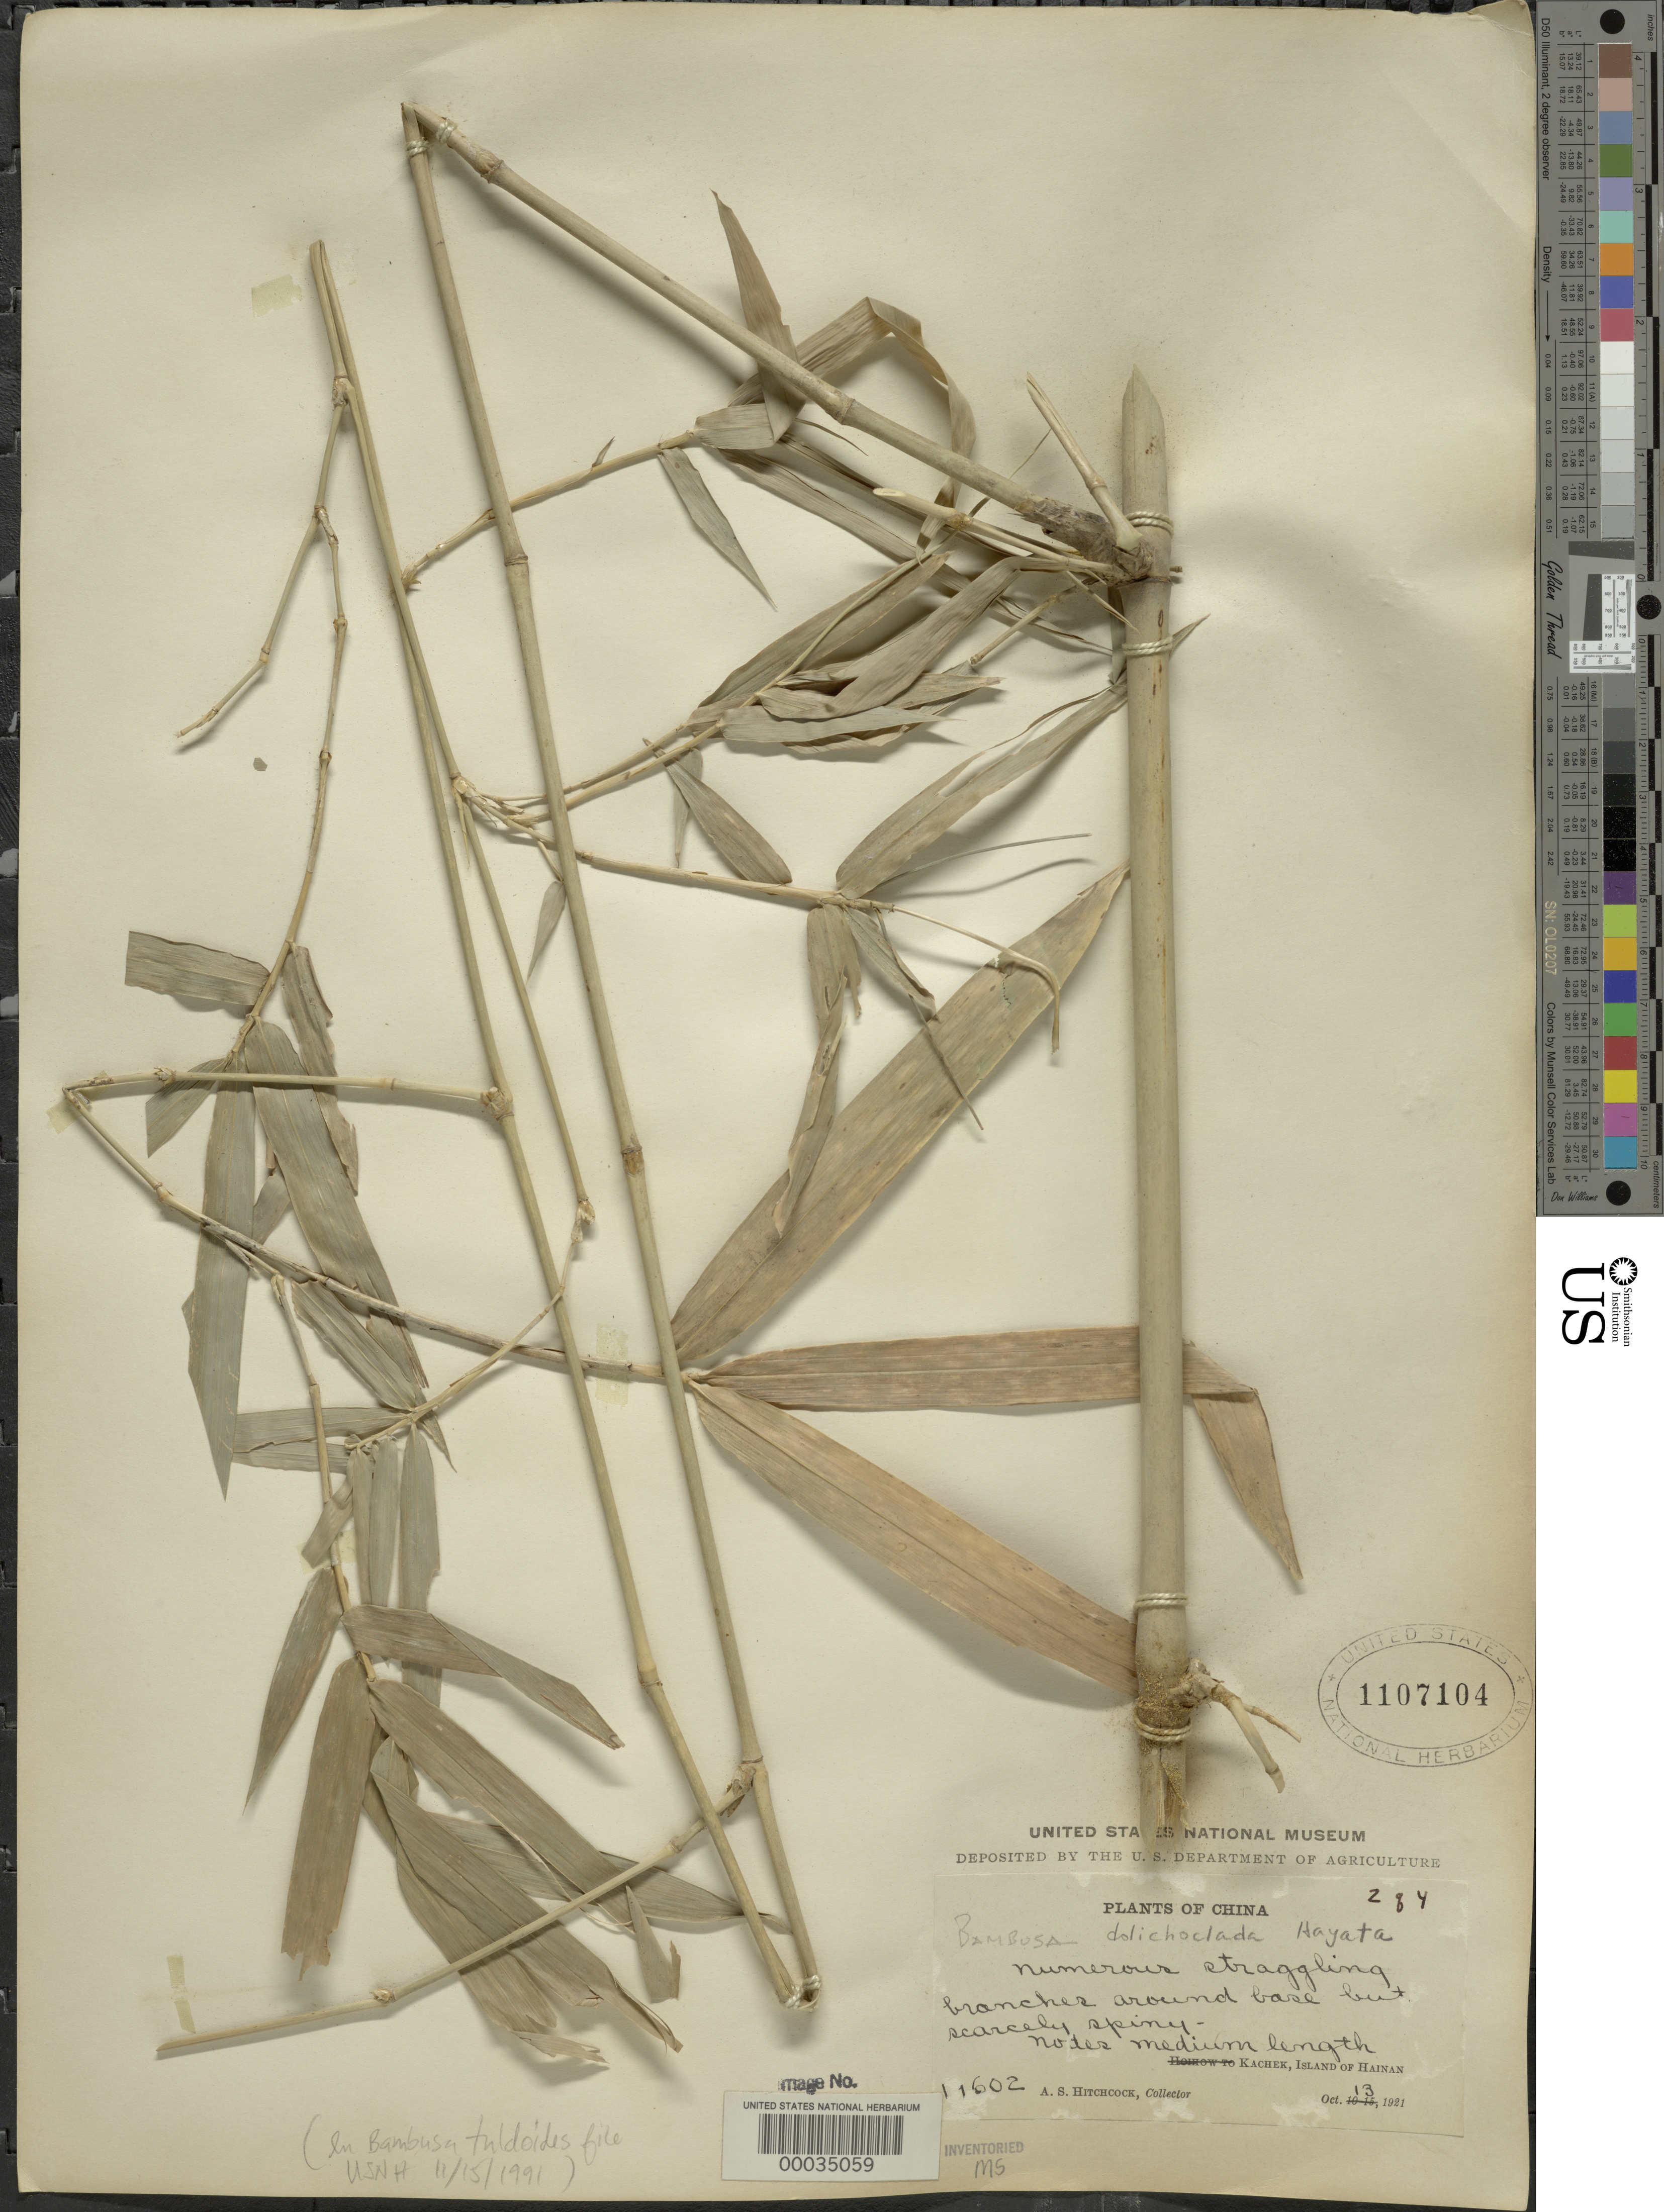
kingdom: Plantae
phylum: Tracheophyta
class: Liliopsida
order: Poales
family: Poaceae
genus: Bambusa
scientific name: Bambusa tuldoides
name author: Munro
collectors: A. S. Hitchcock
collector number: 19602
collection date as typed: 13 Oct 1921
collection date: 1921-10-13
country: China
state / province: Hainan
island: Hainan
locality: Kachek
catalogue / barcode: US 1107104